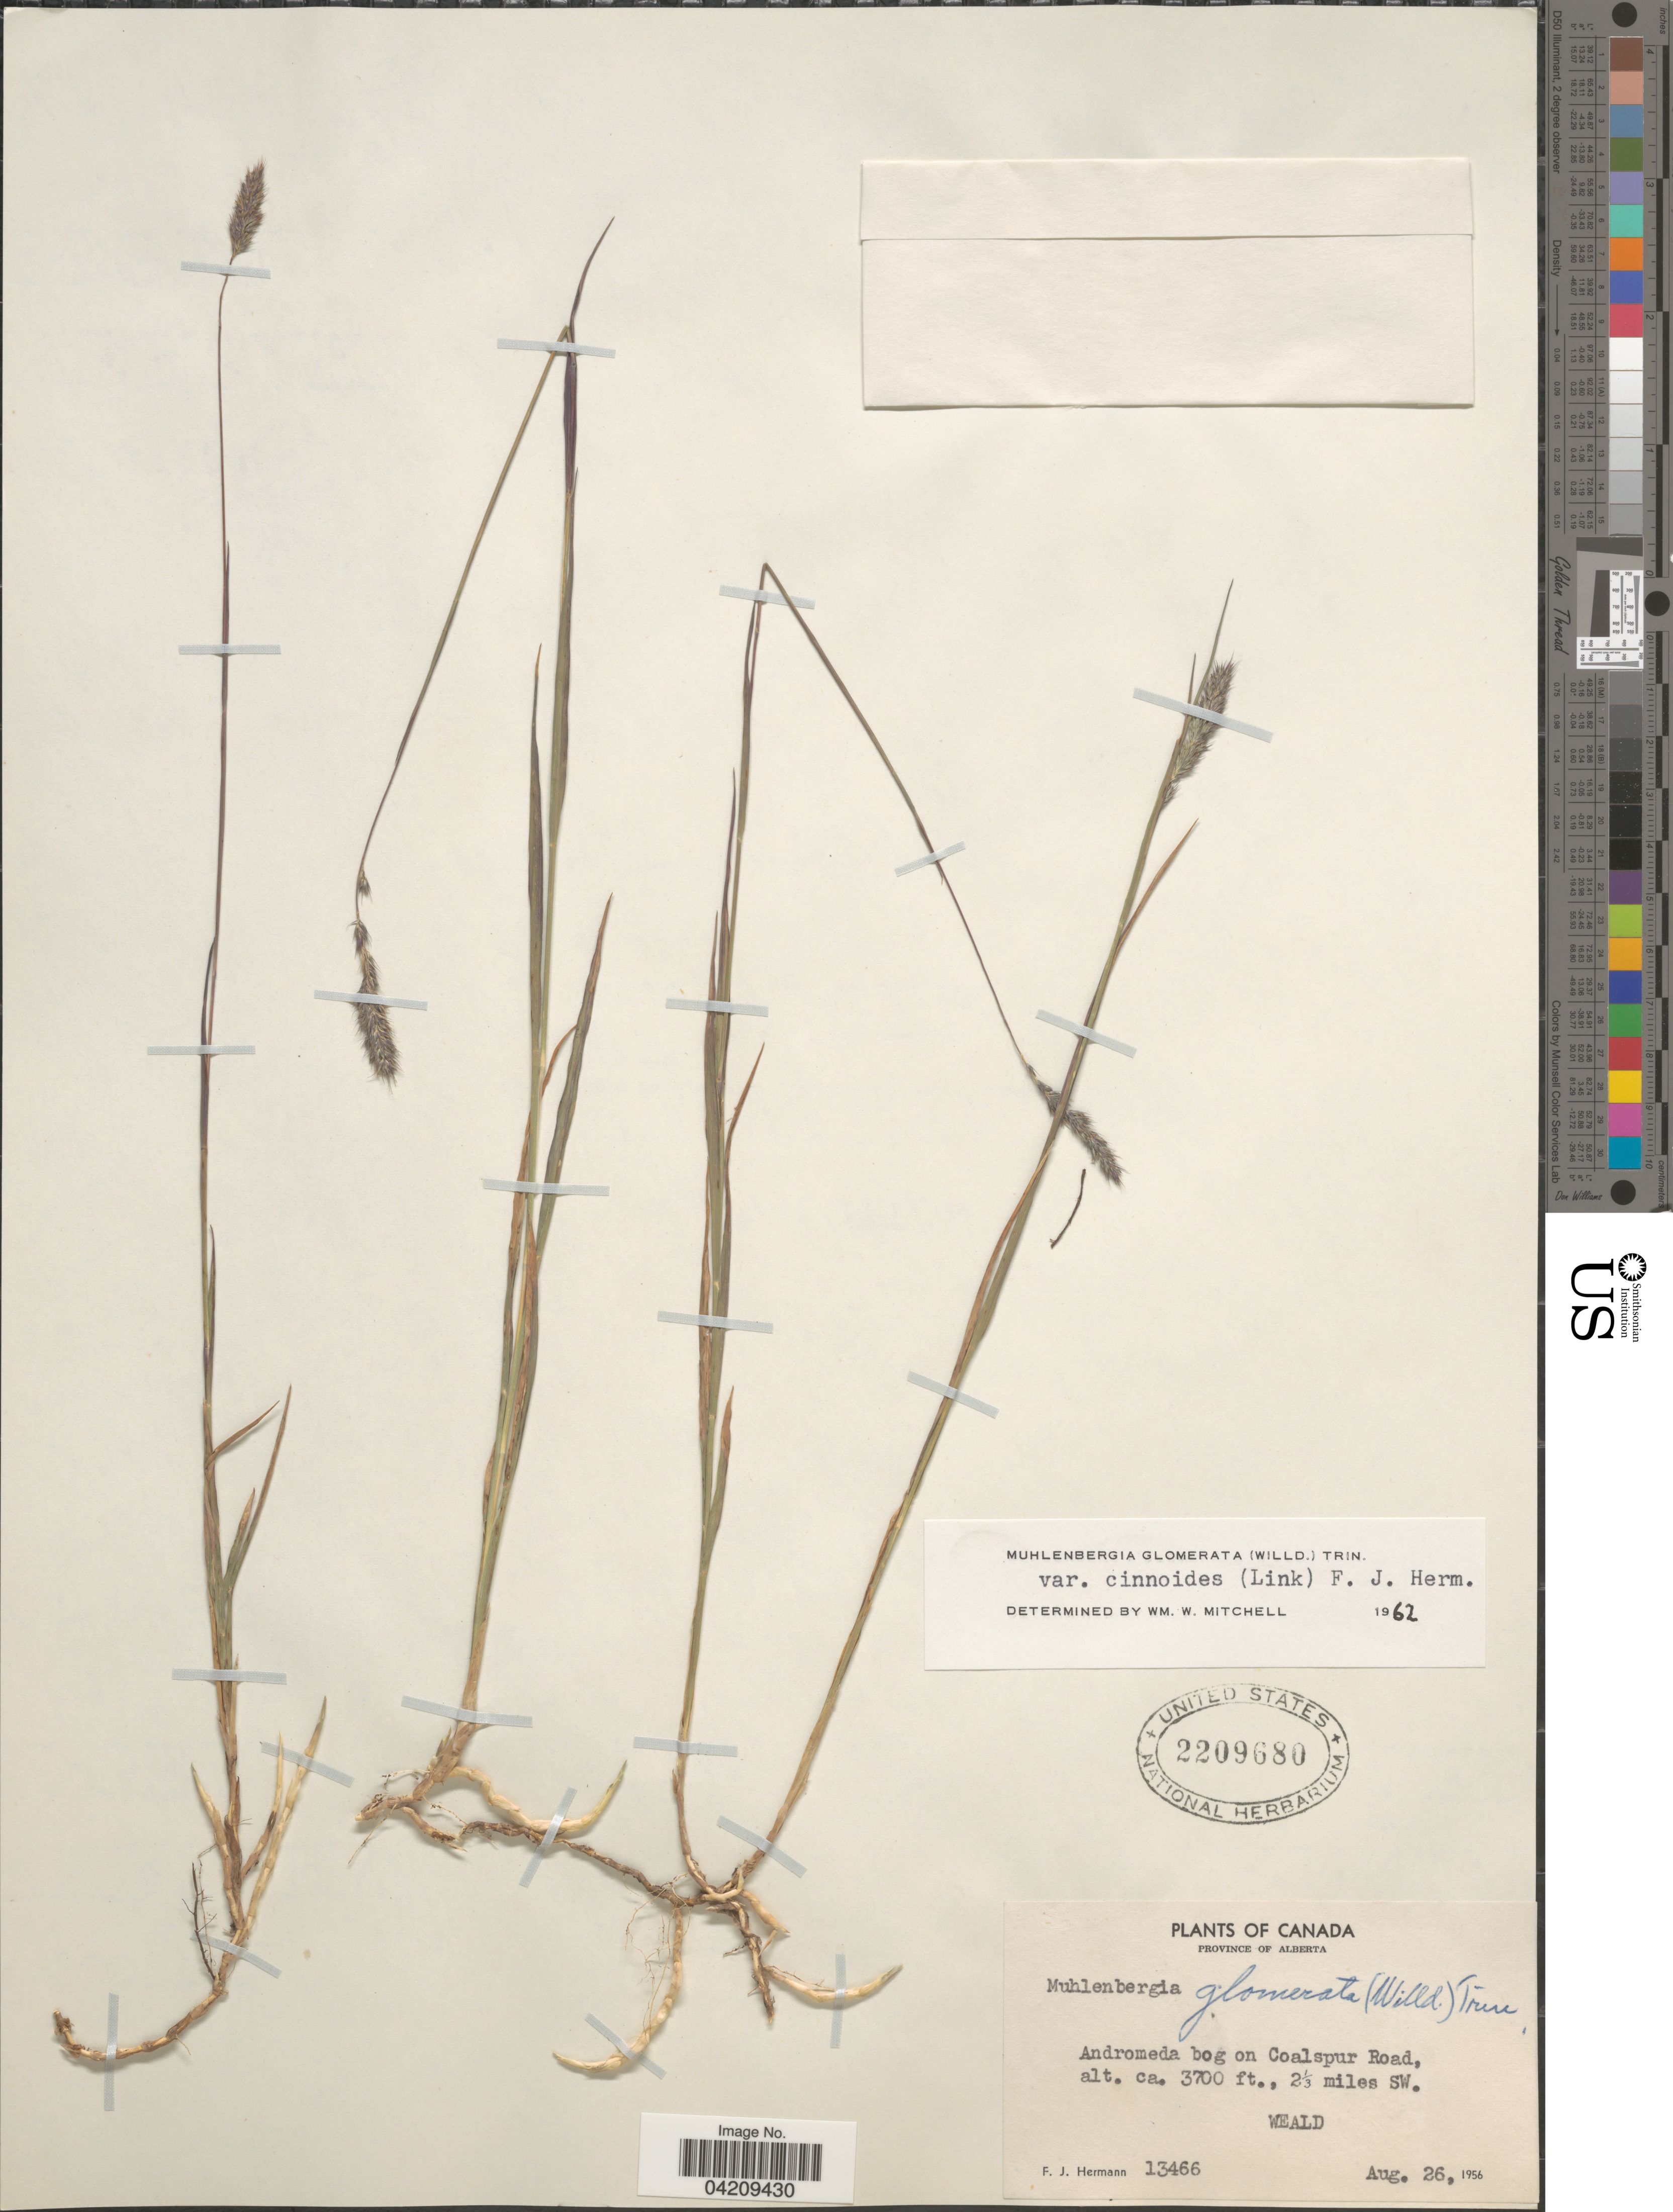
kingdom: Plantae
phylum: Tracheophyta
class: Liliopsida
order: Poales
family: Poaceae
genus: Muhlenbergia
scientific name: Muhlenbergia glomerata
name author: (Willd.) Trin.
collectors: F. J. Hermann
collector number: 13466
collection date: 1956-08-26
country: Canada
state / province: Alberta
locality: Andromeda bog on Coalspur Road, 2 1/3 miles SW. Weald.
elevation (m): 1128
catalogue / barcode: US 2209680